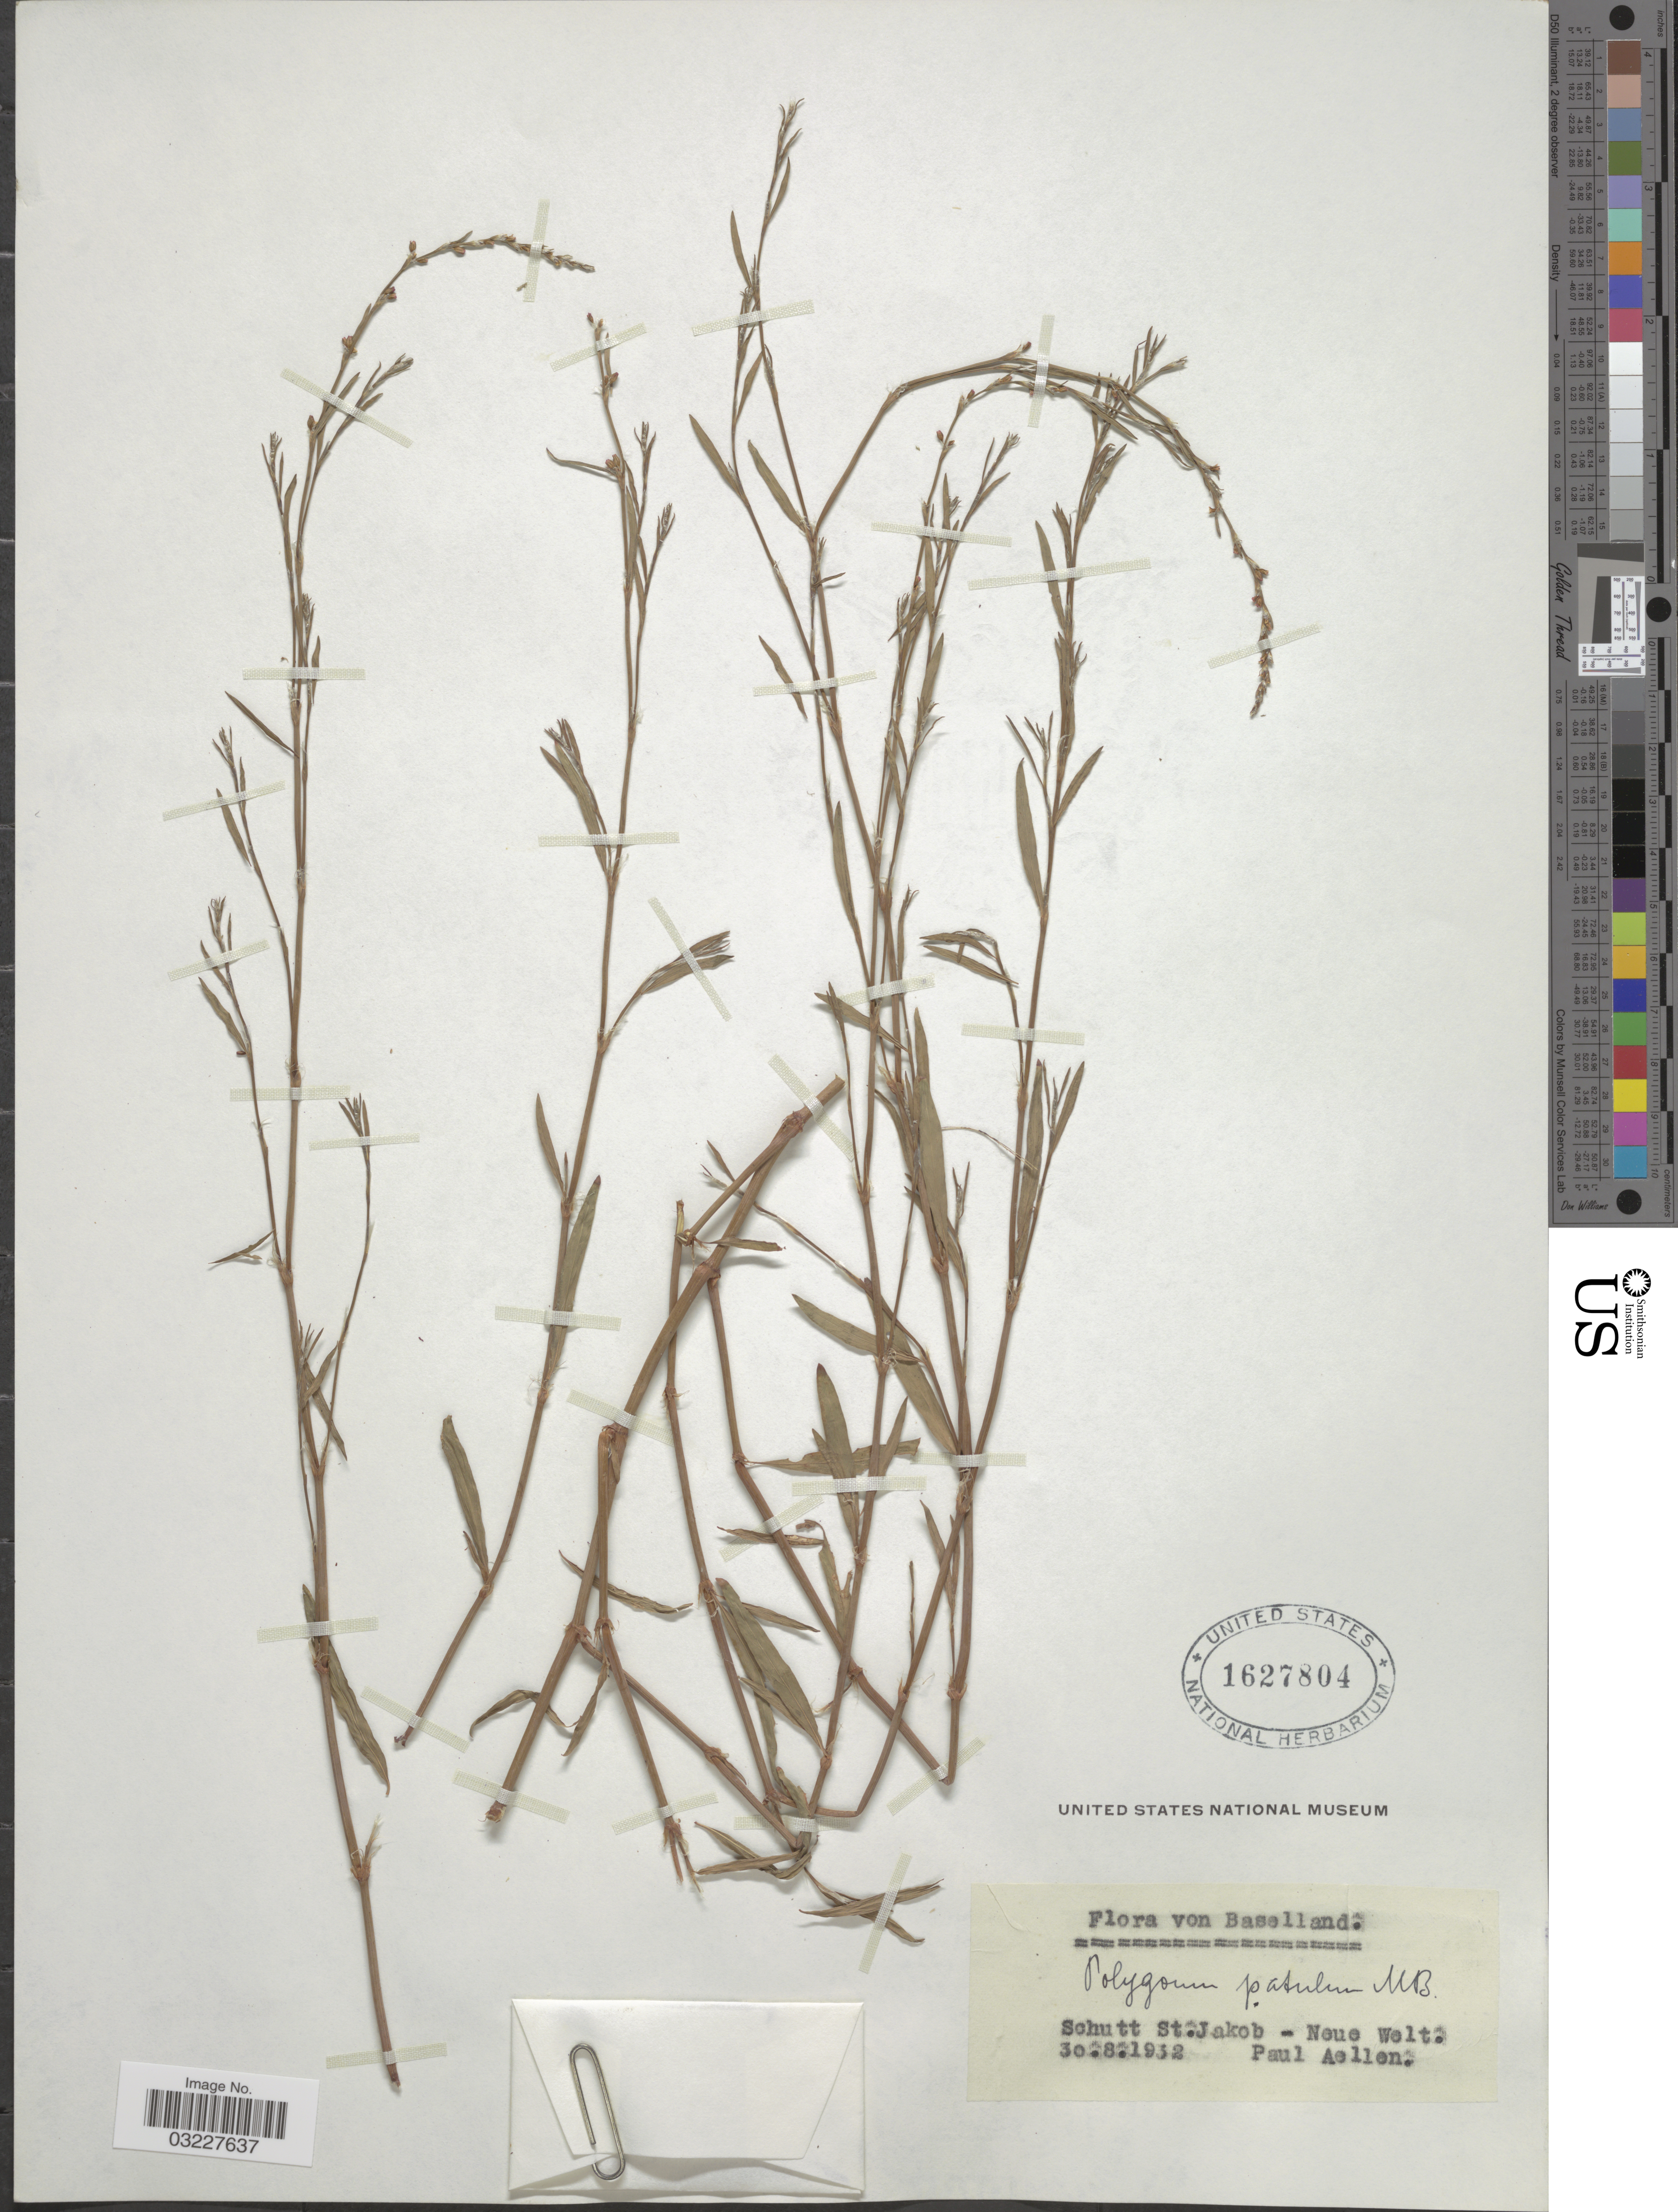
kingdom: Plantae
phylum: Tracheophyta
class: Magnoliopsida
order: Caryophyllales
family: Polygonaceae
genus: Polygonum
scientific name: Polygonum patulum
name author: M. Bieb.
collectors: P. Aellen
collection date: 1932-08-30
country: Switzerland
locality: Baselland. Schutt St. Jakob - Neue Welt.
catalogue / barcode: US 1627804